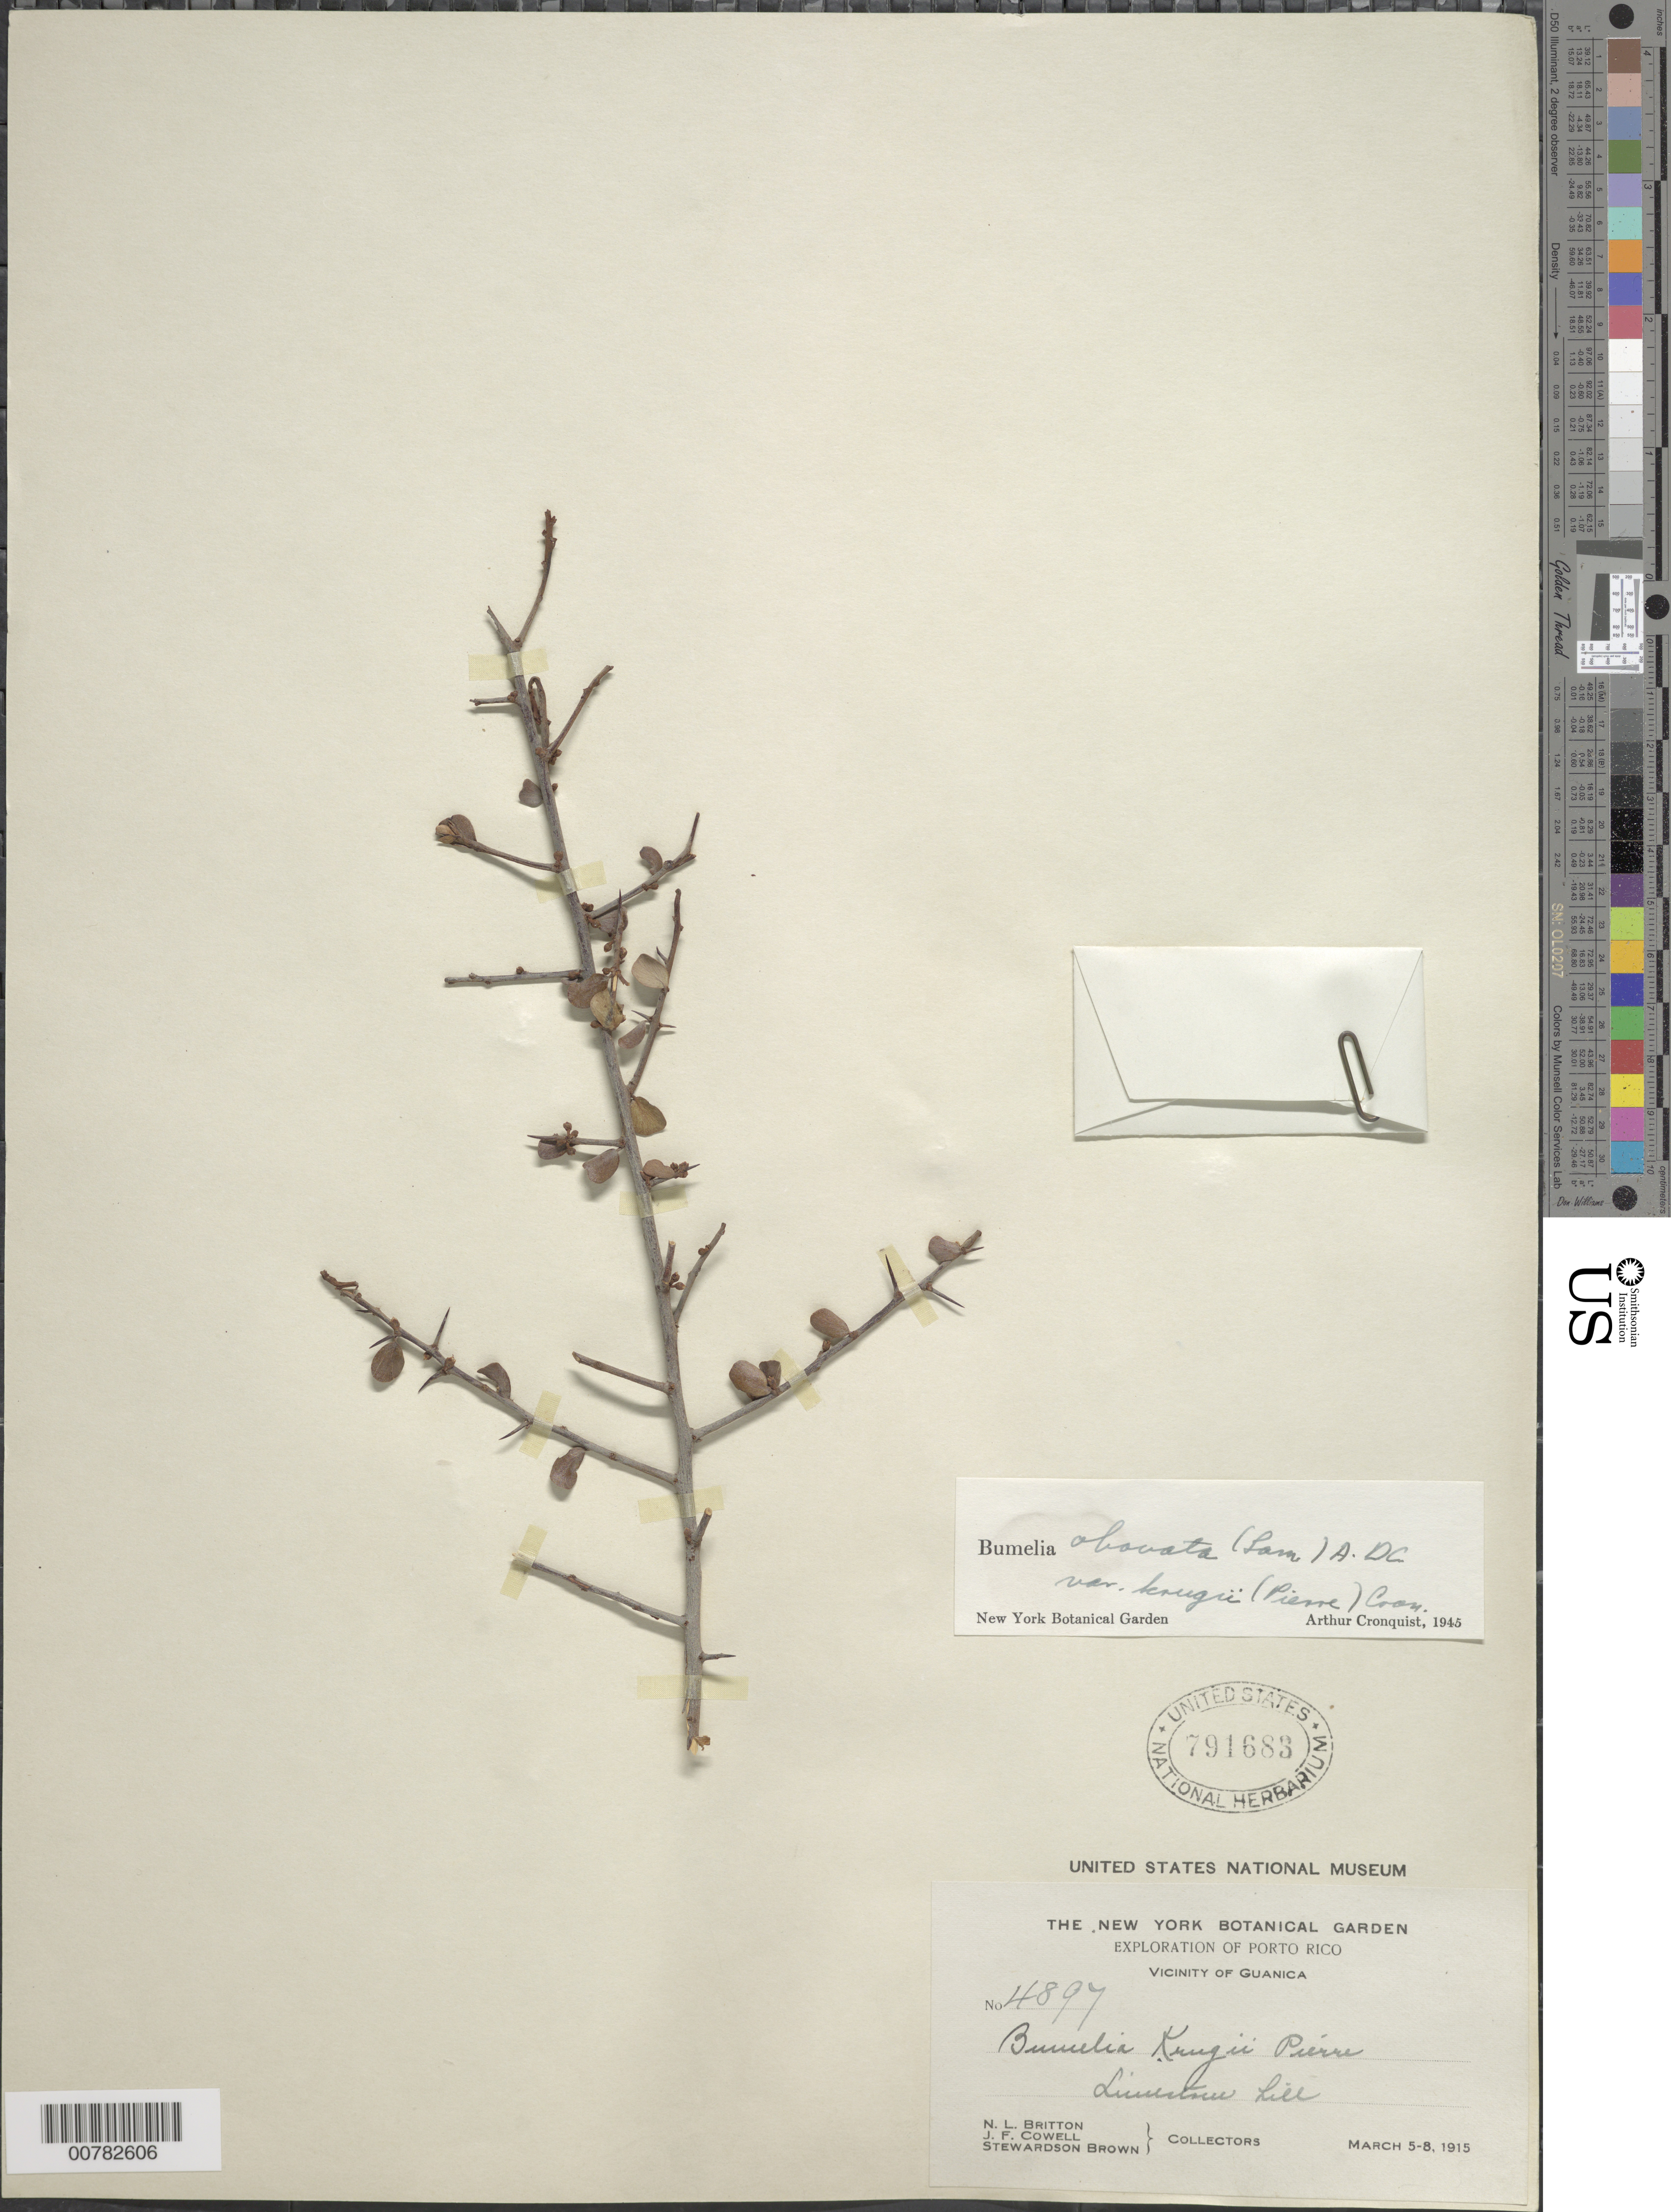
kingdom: Plantae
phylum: Tracheophyta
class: Magnoliopsida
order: Ericales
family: Sapotaceae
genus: Sideroxylon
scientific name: Sideroxylon obovatum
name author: Lam.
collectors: N. Britton, J. F. Cowell & S. Brown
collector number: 4897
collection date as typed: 05 Mar 1915 to 08 Mar 1915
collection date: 1915-03-05/1915-03-08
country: Puerto Rico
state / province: Guánica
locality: Vicinity of Guanica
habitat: Limestone hill.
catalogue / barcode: US 791683